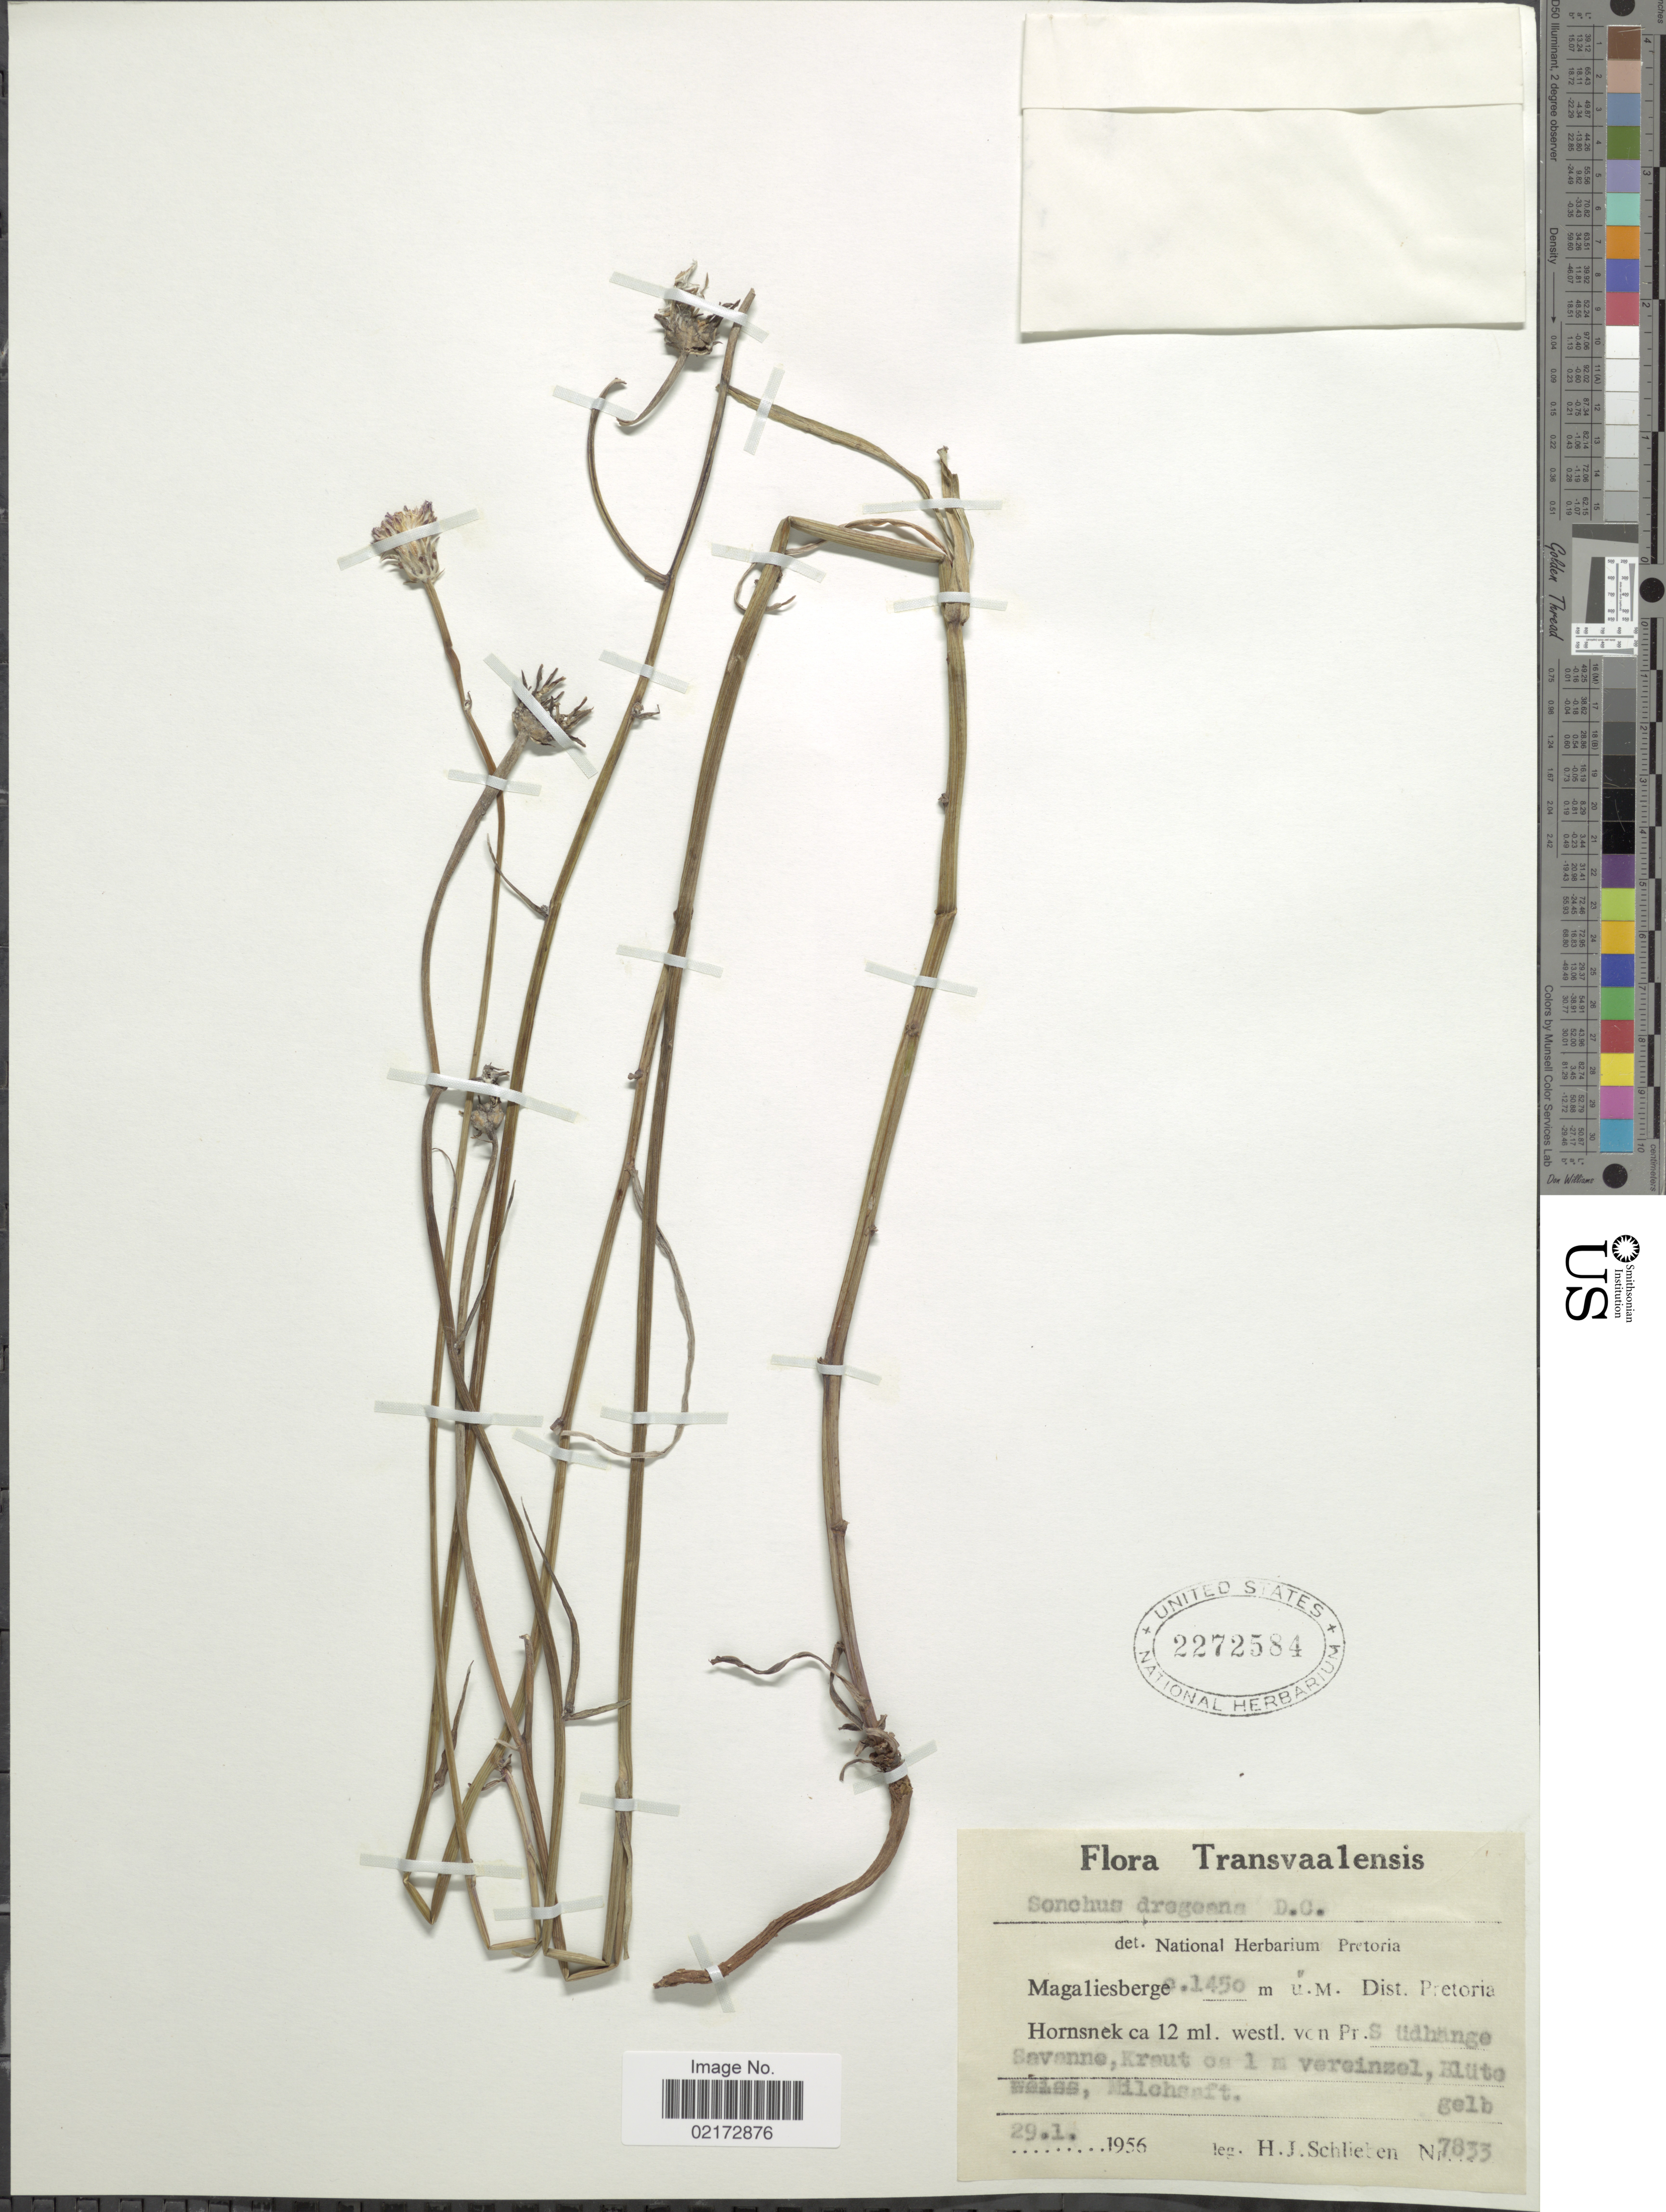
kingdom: Plantae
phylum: Tracheophyta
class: Magnoliopsida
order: Asterales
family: Asteraceae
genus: Sonchus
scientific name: Sonchus dregeanus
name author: DC.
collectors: H. J. Schlieben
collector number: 7833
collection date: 1956-01-29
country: South Africa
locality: Transvaalensis, Magaliesberge, Dist. Pretoria Hornsnek ca 12 ml. west. von Pr. Sudhange Savanne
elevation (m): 1450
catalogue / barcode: US 2272584